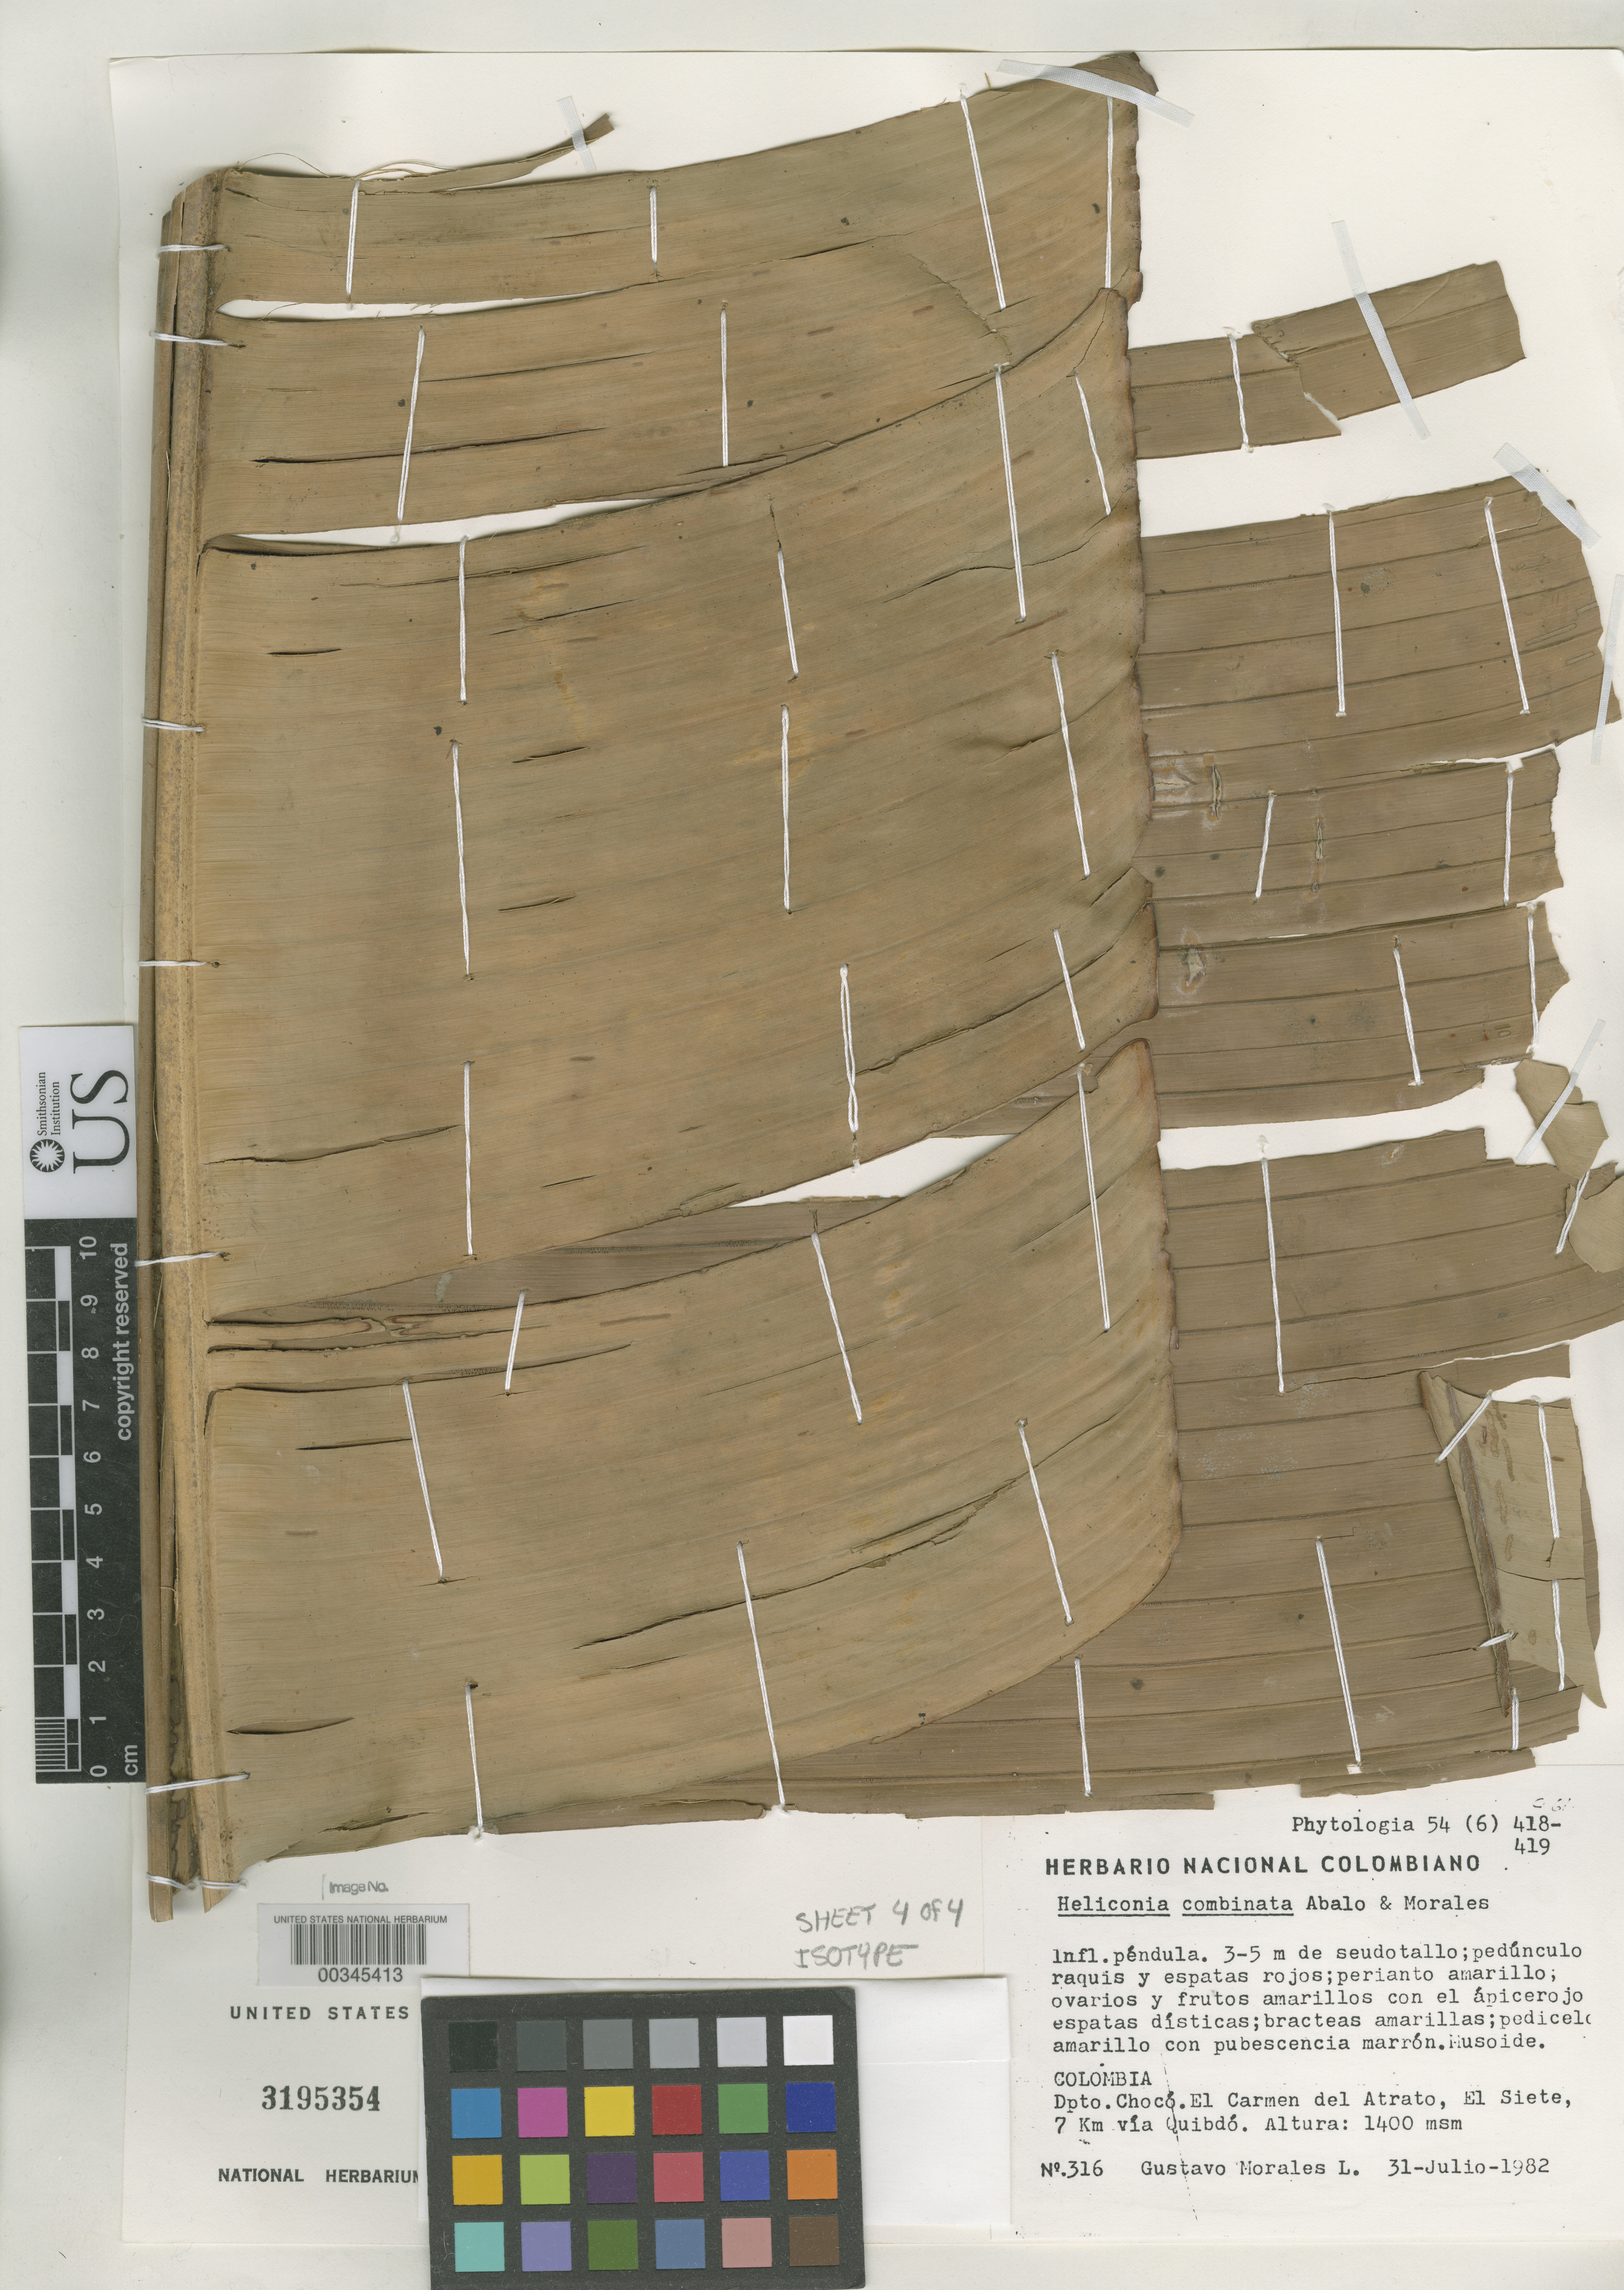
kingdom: Plantae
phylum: Tracheophyta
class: Liliopsida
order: Zingiberales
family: Heliconiaceae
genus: Heliconia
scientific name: Heliconia combinata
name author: Abalo & G. Morales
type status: Isotype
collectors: G. Morales L.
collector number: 316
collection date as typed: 31 Oct 1982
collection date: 1982-10-31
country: Colombia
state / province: Chocó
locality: El Carmen del Atrato, El Siete, 7 km via Quibdo.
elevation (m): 1400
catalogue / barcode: US 3195354